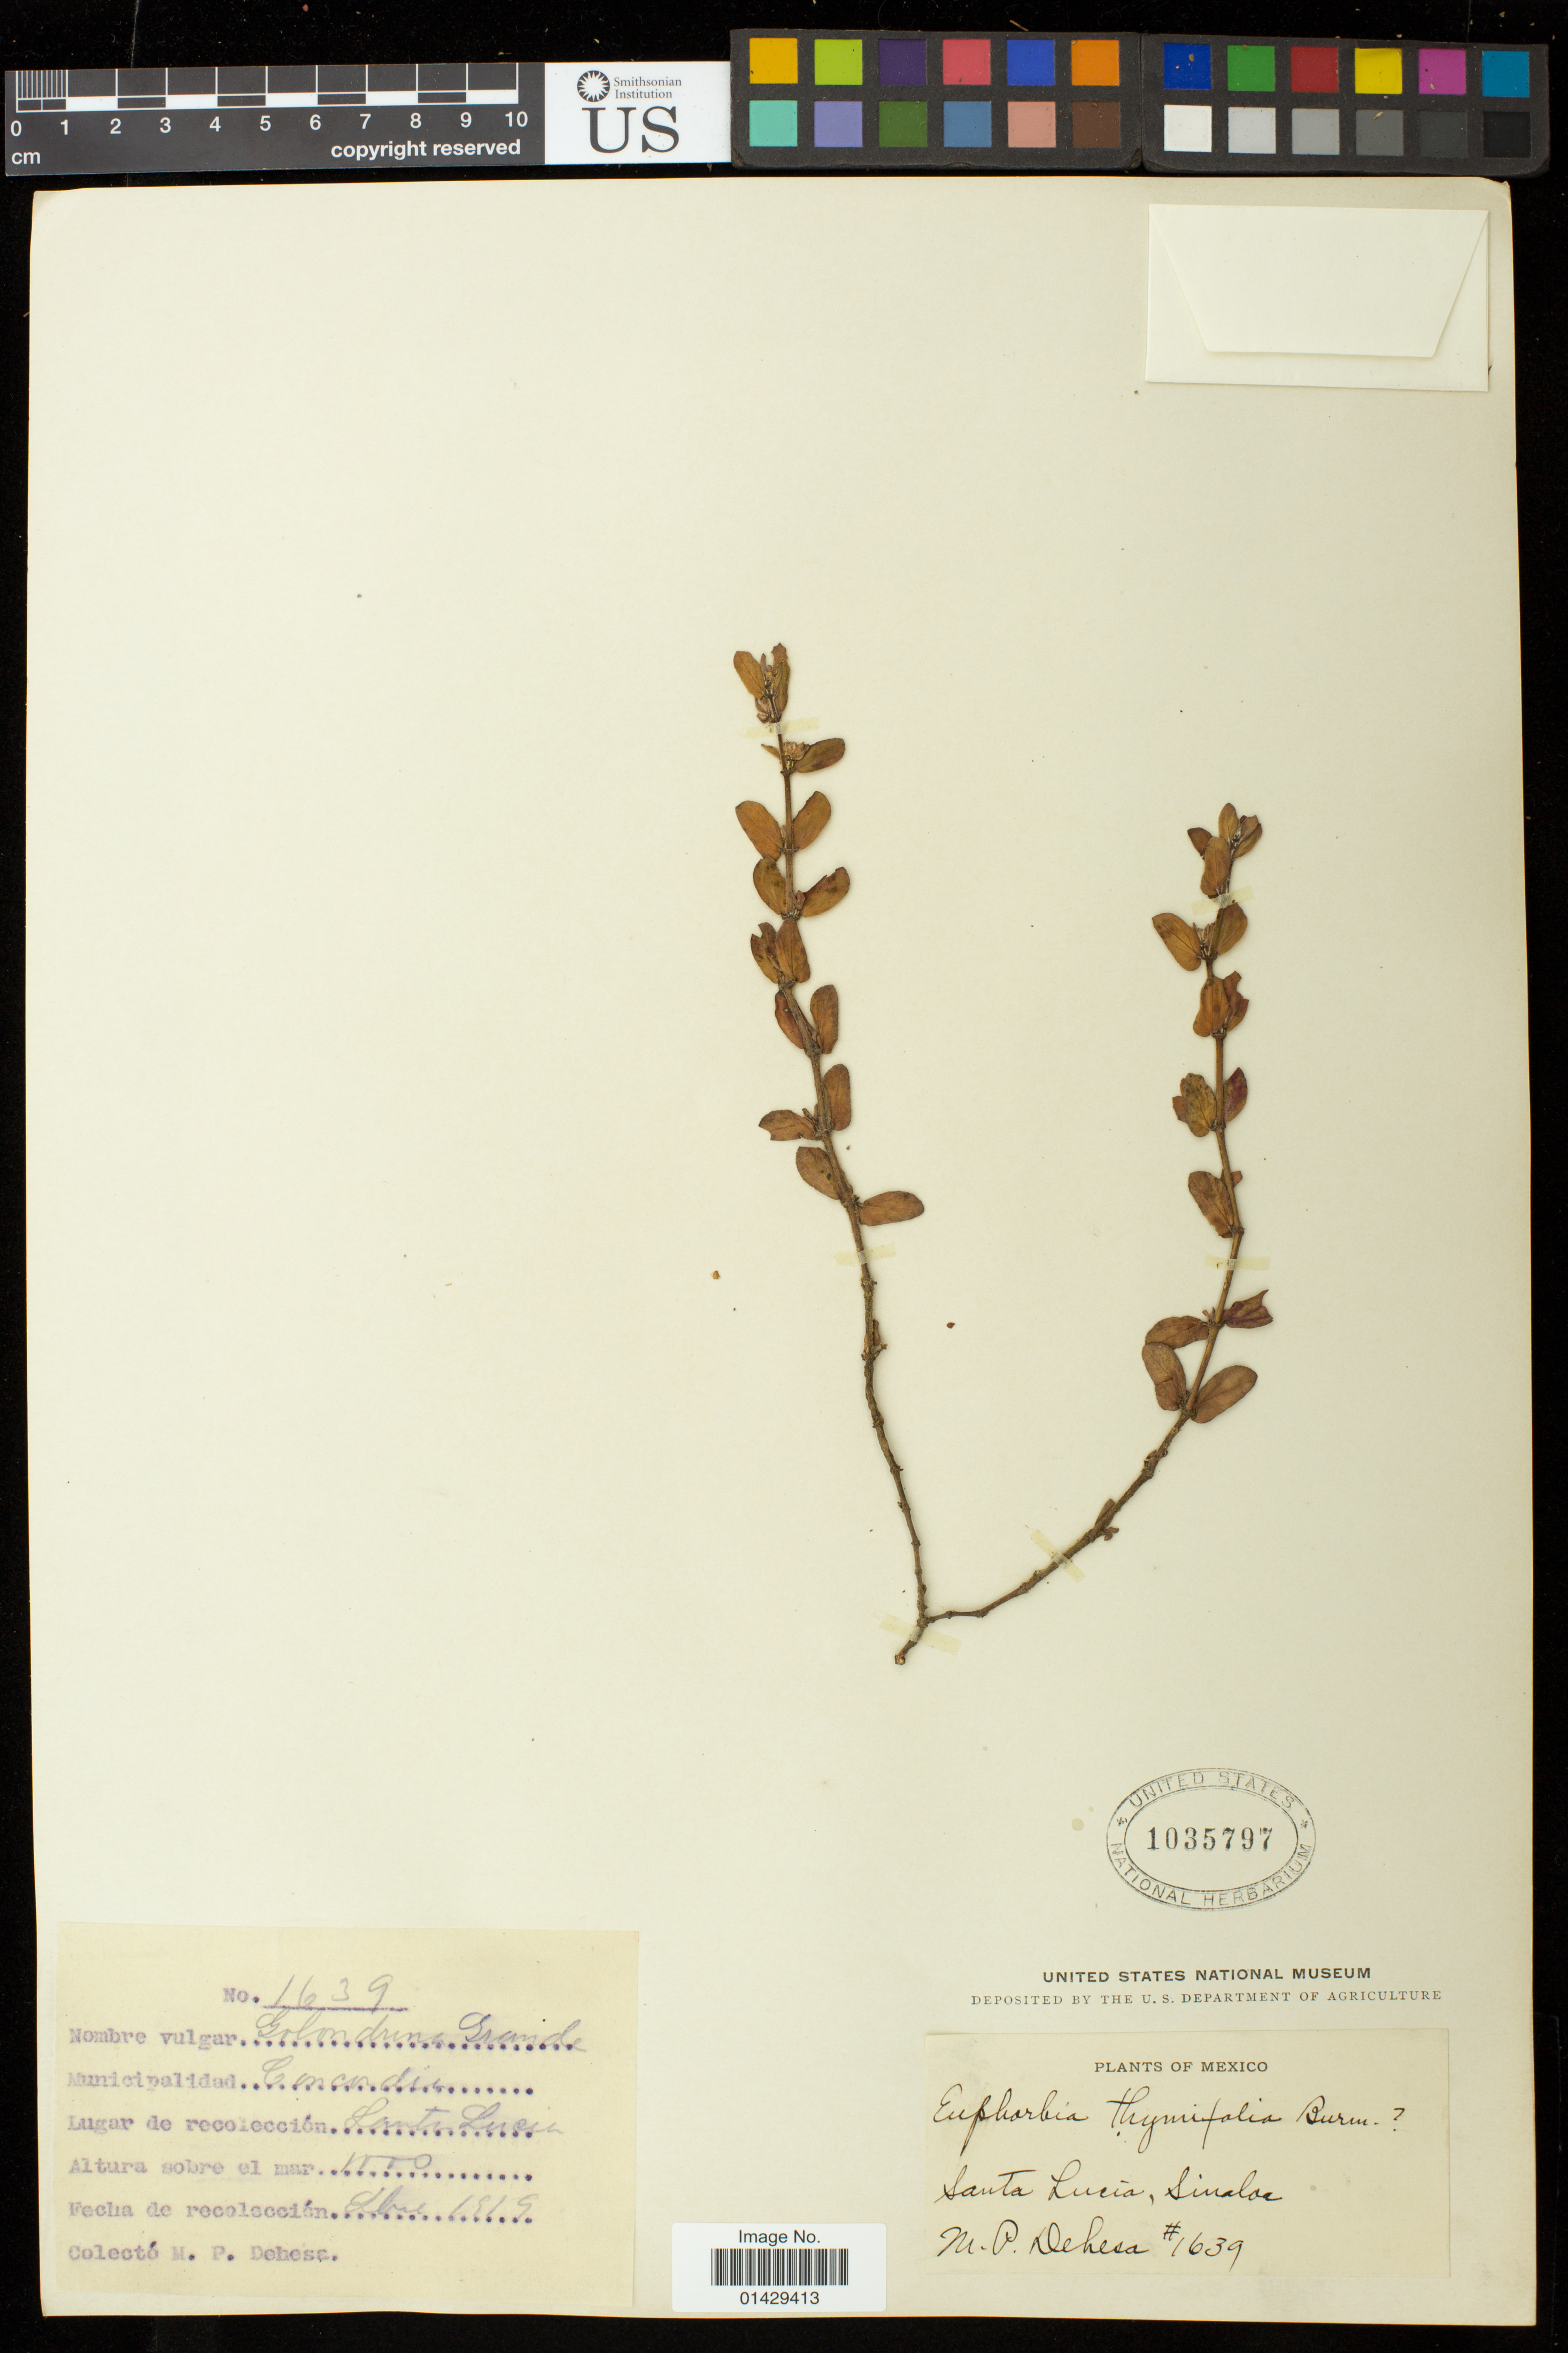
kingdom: Plantae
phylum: Tracheophyta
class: Magnoliopsida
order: Malpighiales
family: Euphorbiaceae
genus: Euphorbia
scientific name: Euphorbia densiflora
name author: (Klotzsch & Garcke) Klotzsch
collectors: M. Dehesa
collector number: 1639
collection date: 1919-04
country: Mexico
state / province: Sinaloa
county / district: Concordia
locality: Concordia, Santa Lucia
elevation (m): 305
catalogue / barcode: US 1035797